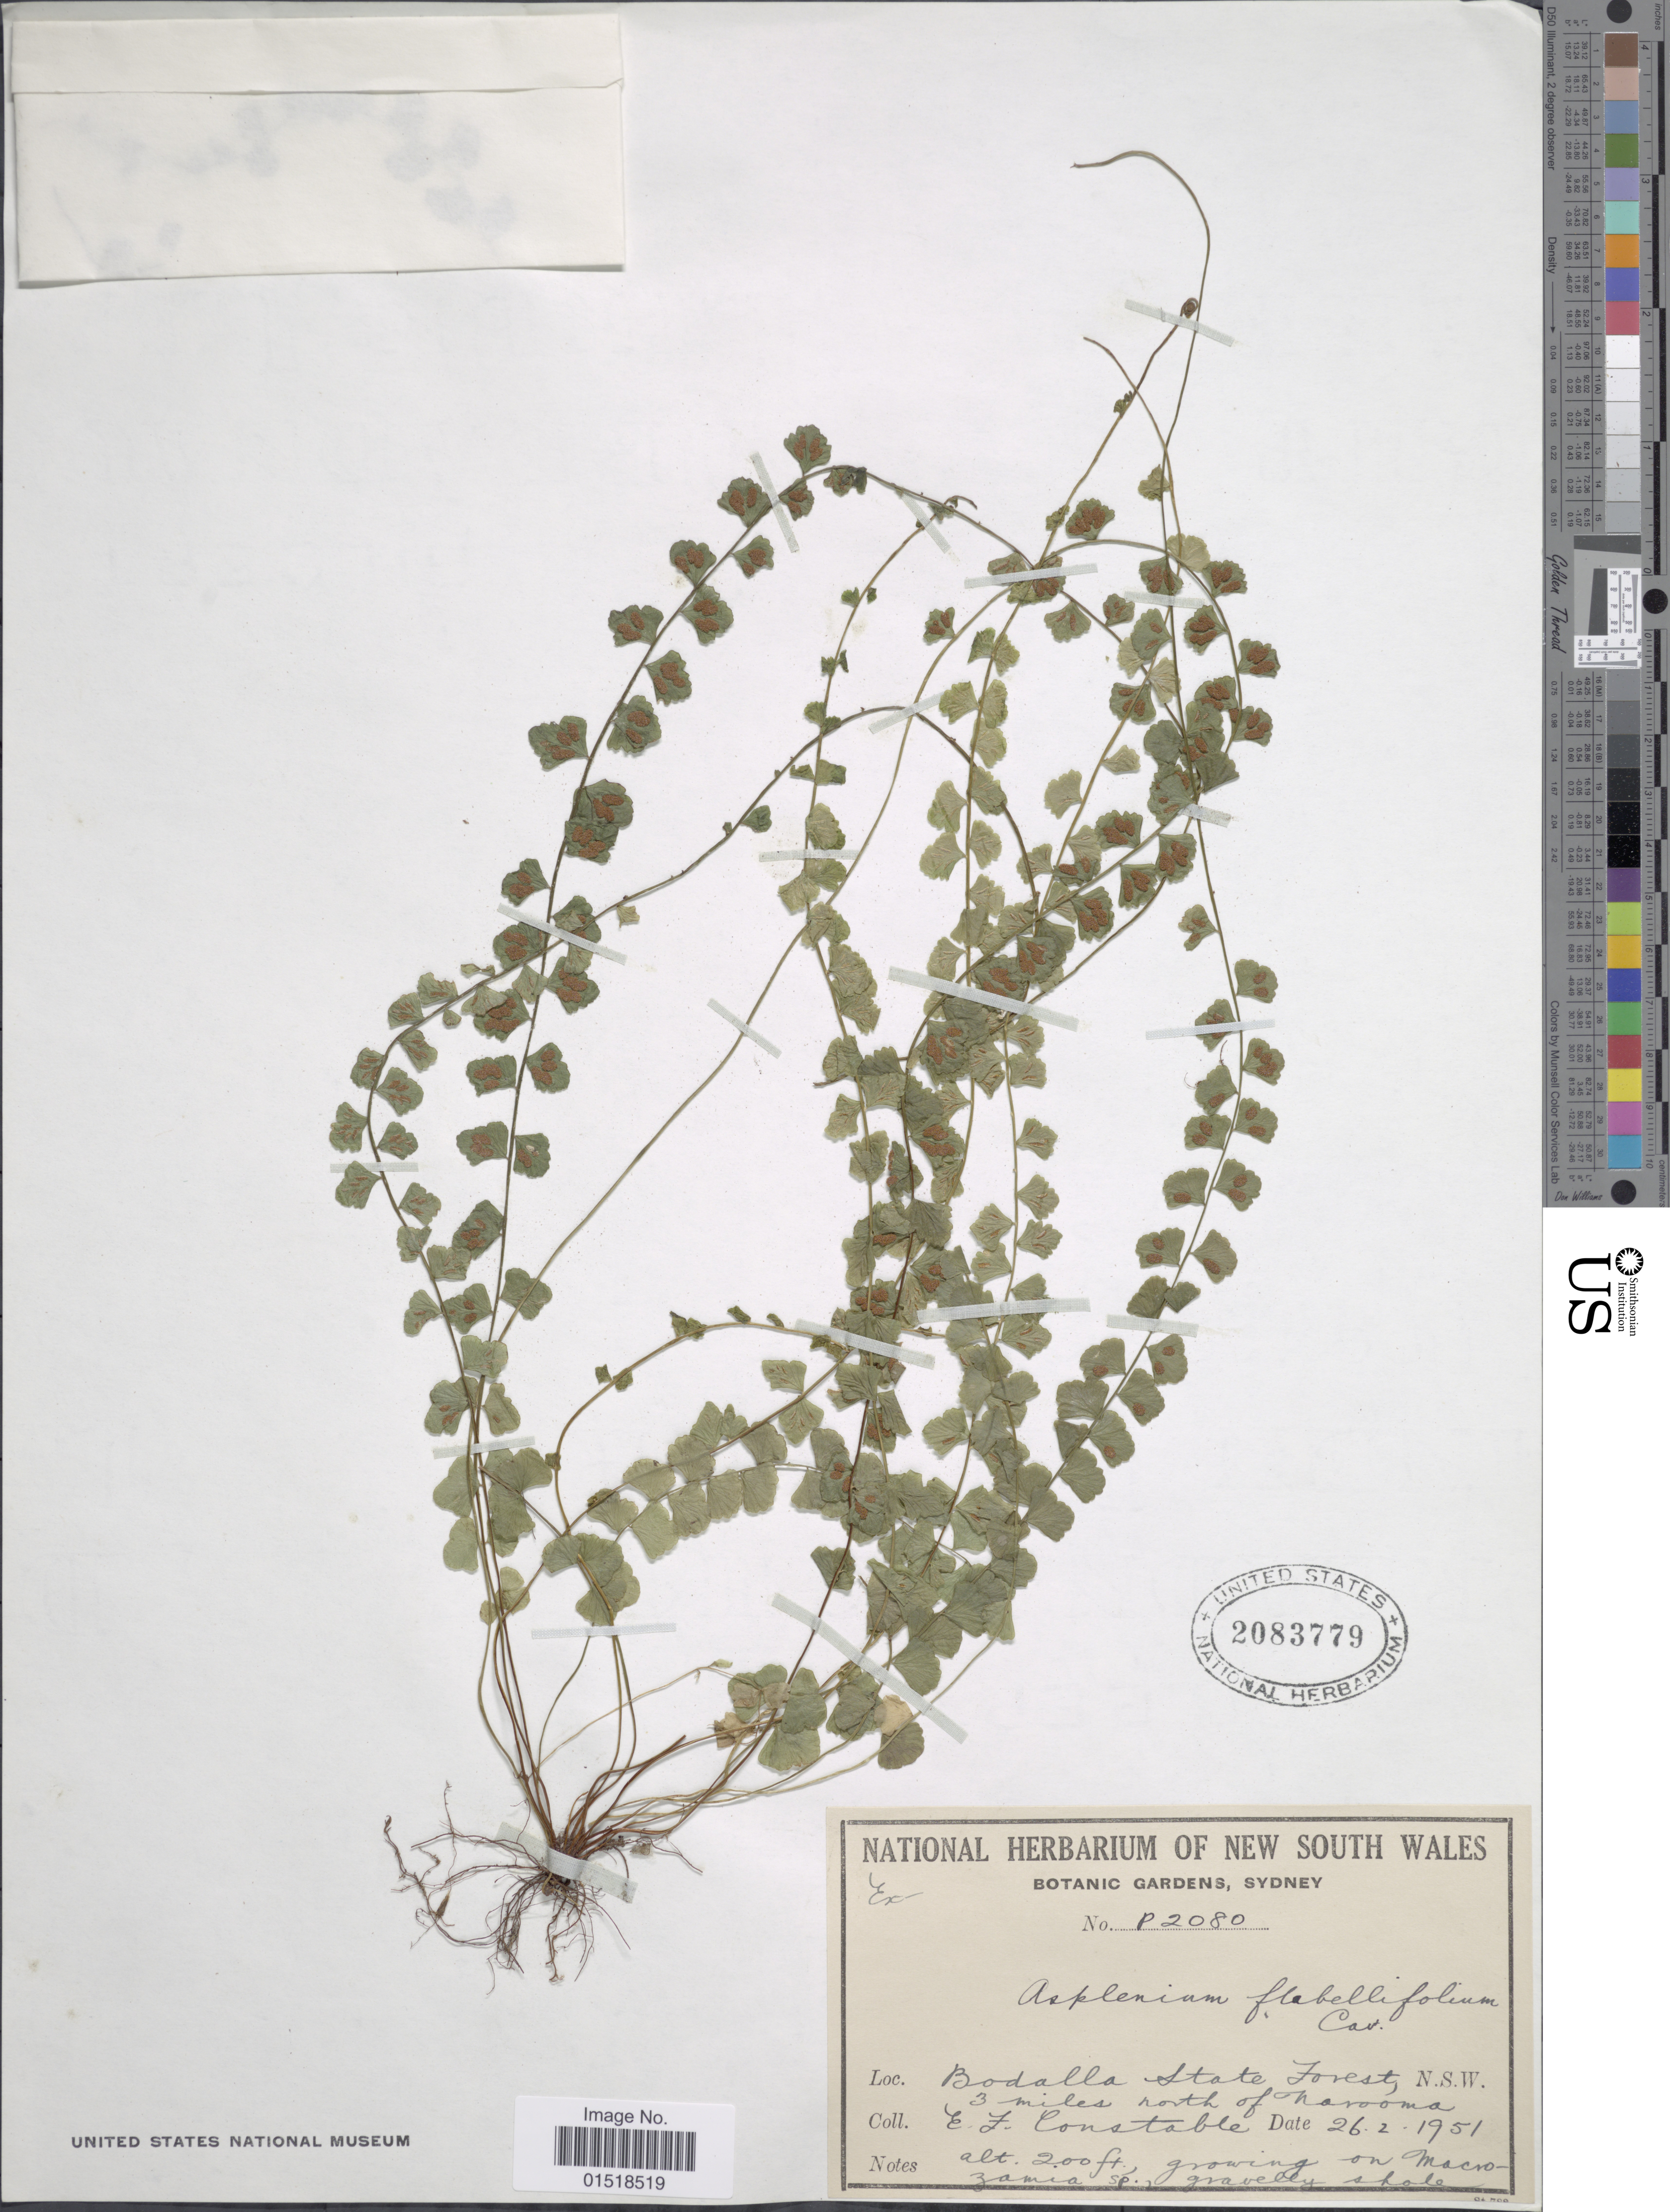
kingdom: Plantae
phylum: Tracheophyta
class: Polypodiopsida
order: Polypodiales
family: Aspleniaceae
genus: Asplenium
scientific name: Asplenium flabellifolium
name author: Cav.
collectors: E. F. Constable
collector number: P2080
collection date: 1951-02-26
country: Australia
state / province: New South Wales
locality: Bodalla State Forest, 3 miles north of Narooma.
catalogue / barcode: US 2083779